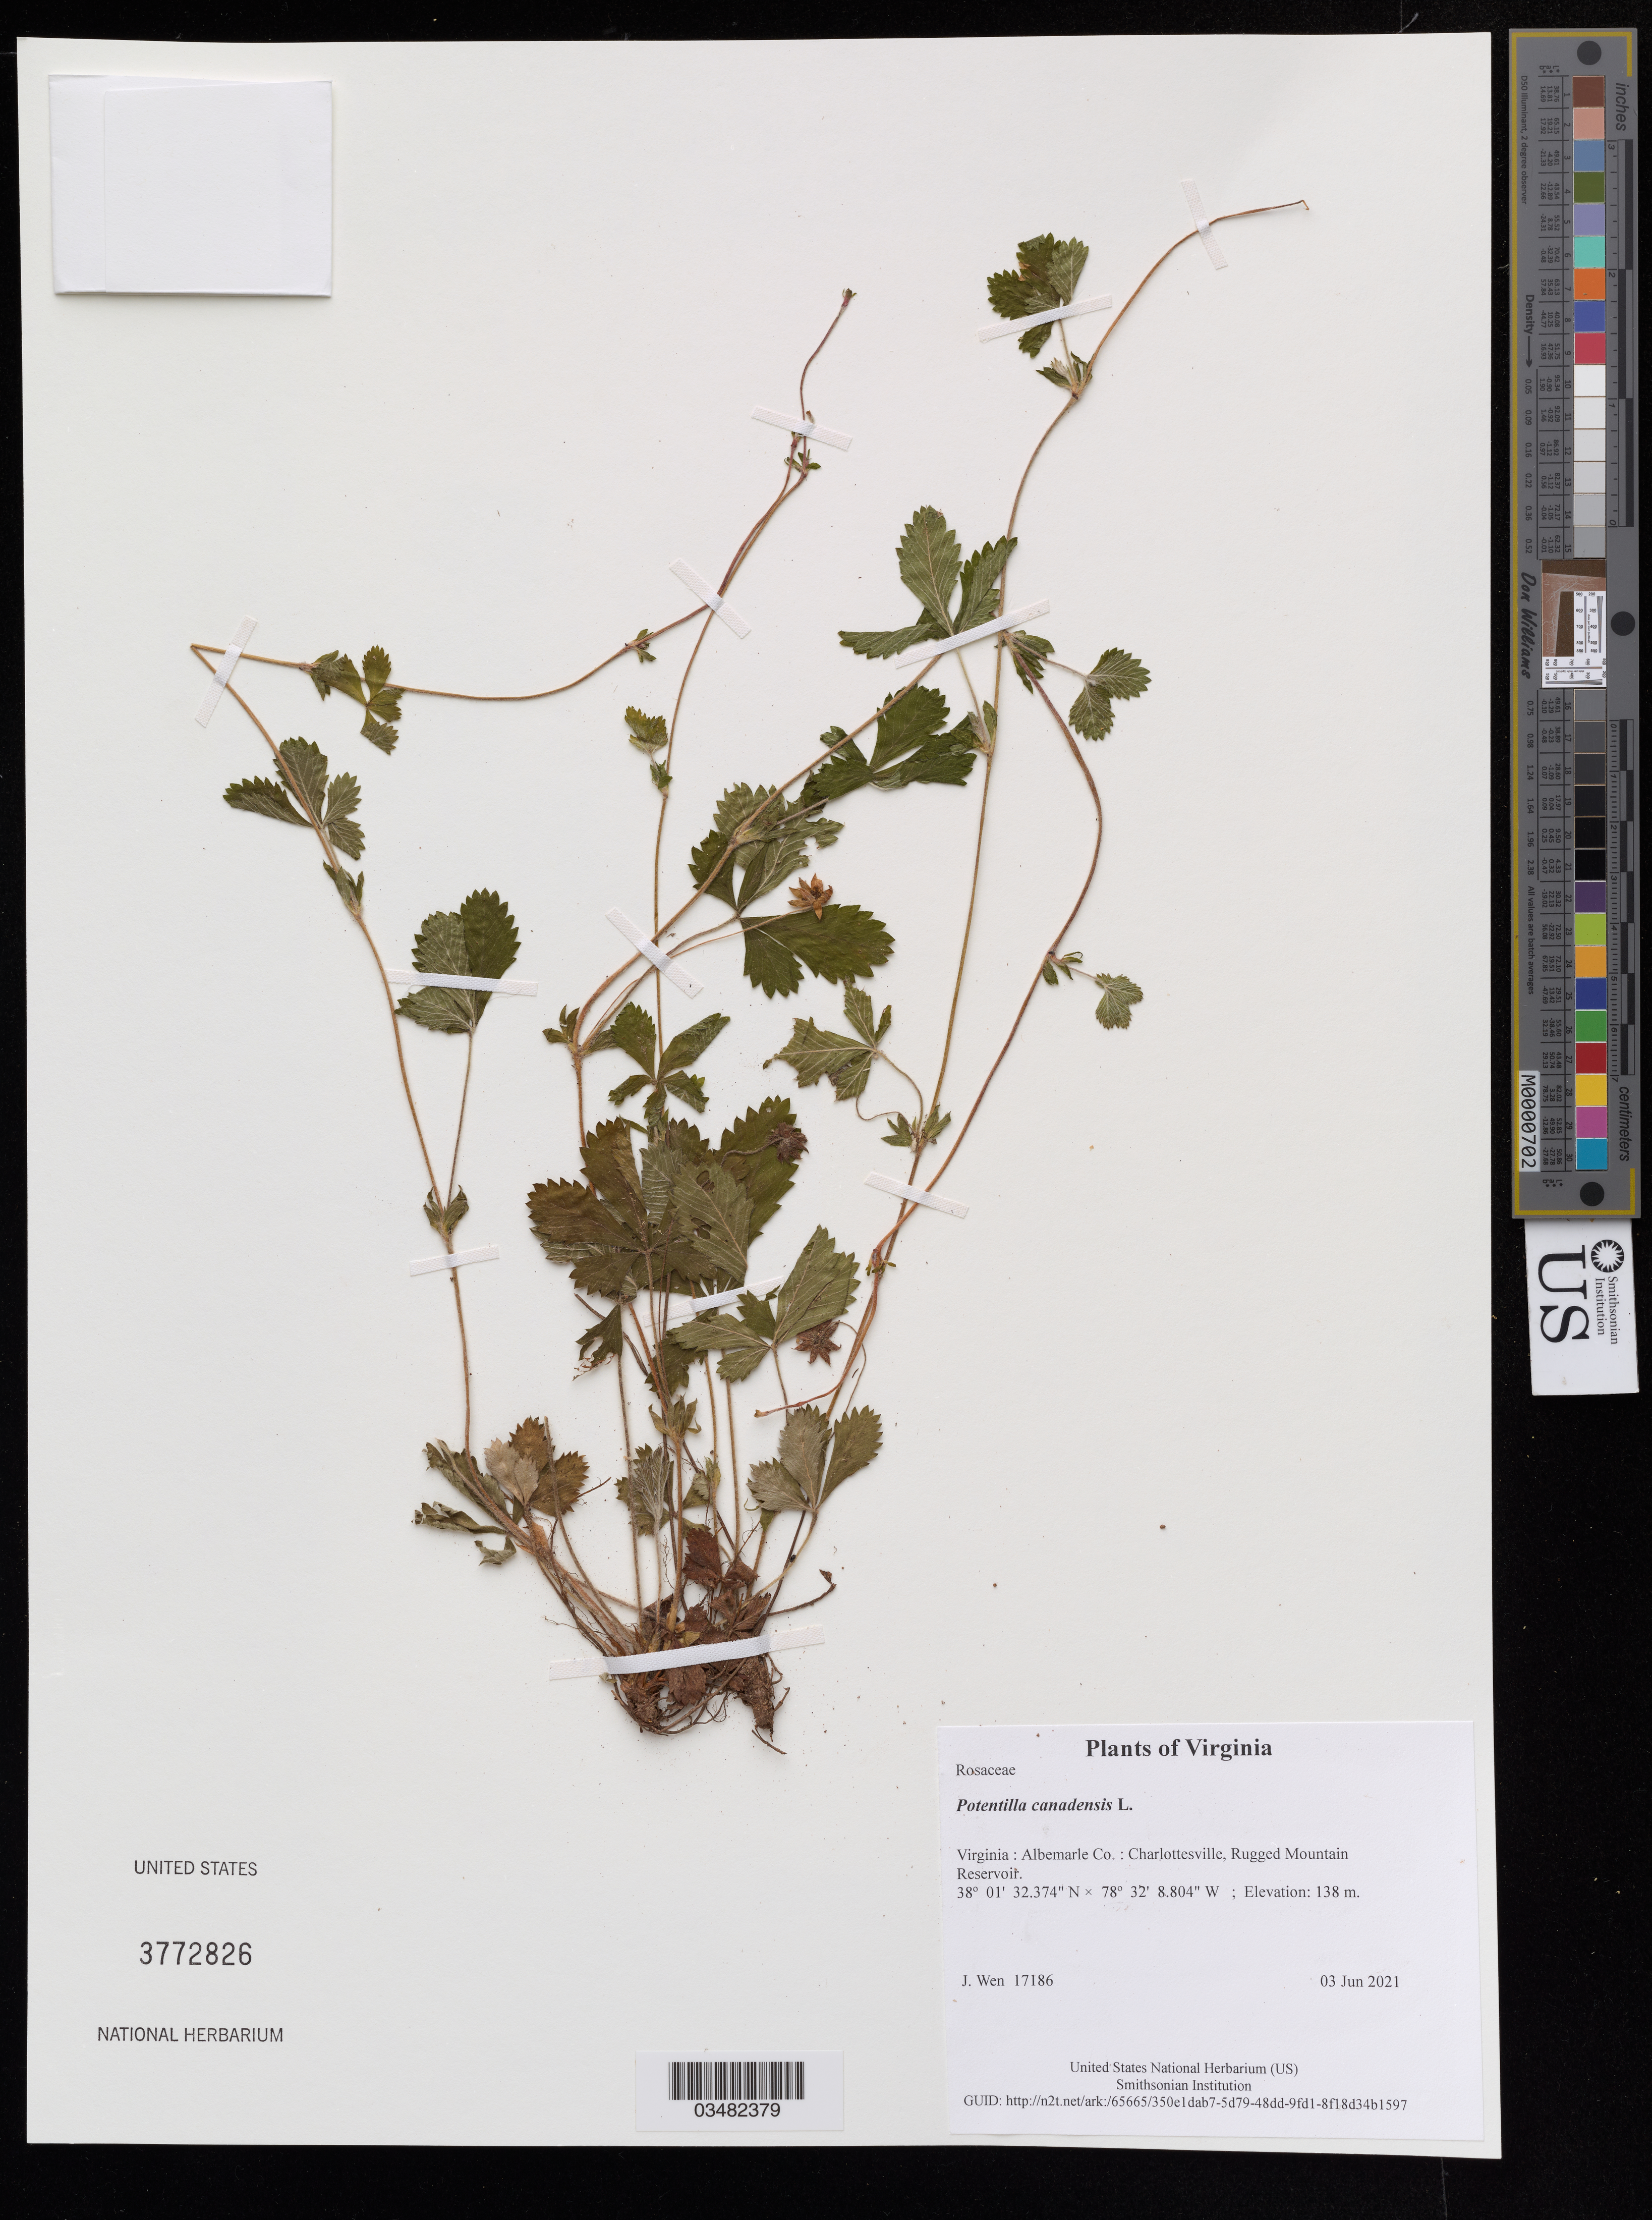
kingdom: Plantae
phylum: Tracheophyta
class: Magnoliopsida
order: Rosales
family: Rosaceae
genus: Potentilla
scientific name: Potentilla canadensis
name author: L.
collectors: J. Wen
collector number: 17186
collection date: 2021-06-03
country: United States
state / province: Virginia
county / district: Albemarle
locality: Charlottesville, Rugged Mountain Reservoir.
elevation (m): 138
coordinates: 38 01 32.374 N, 78 32 8.804 W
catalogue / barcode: US 3772826